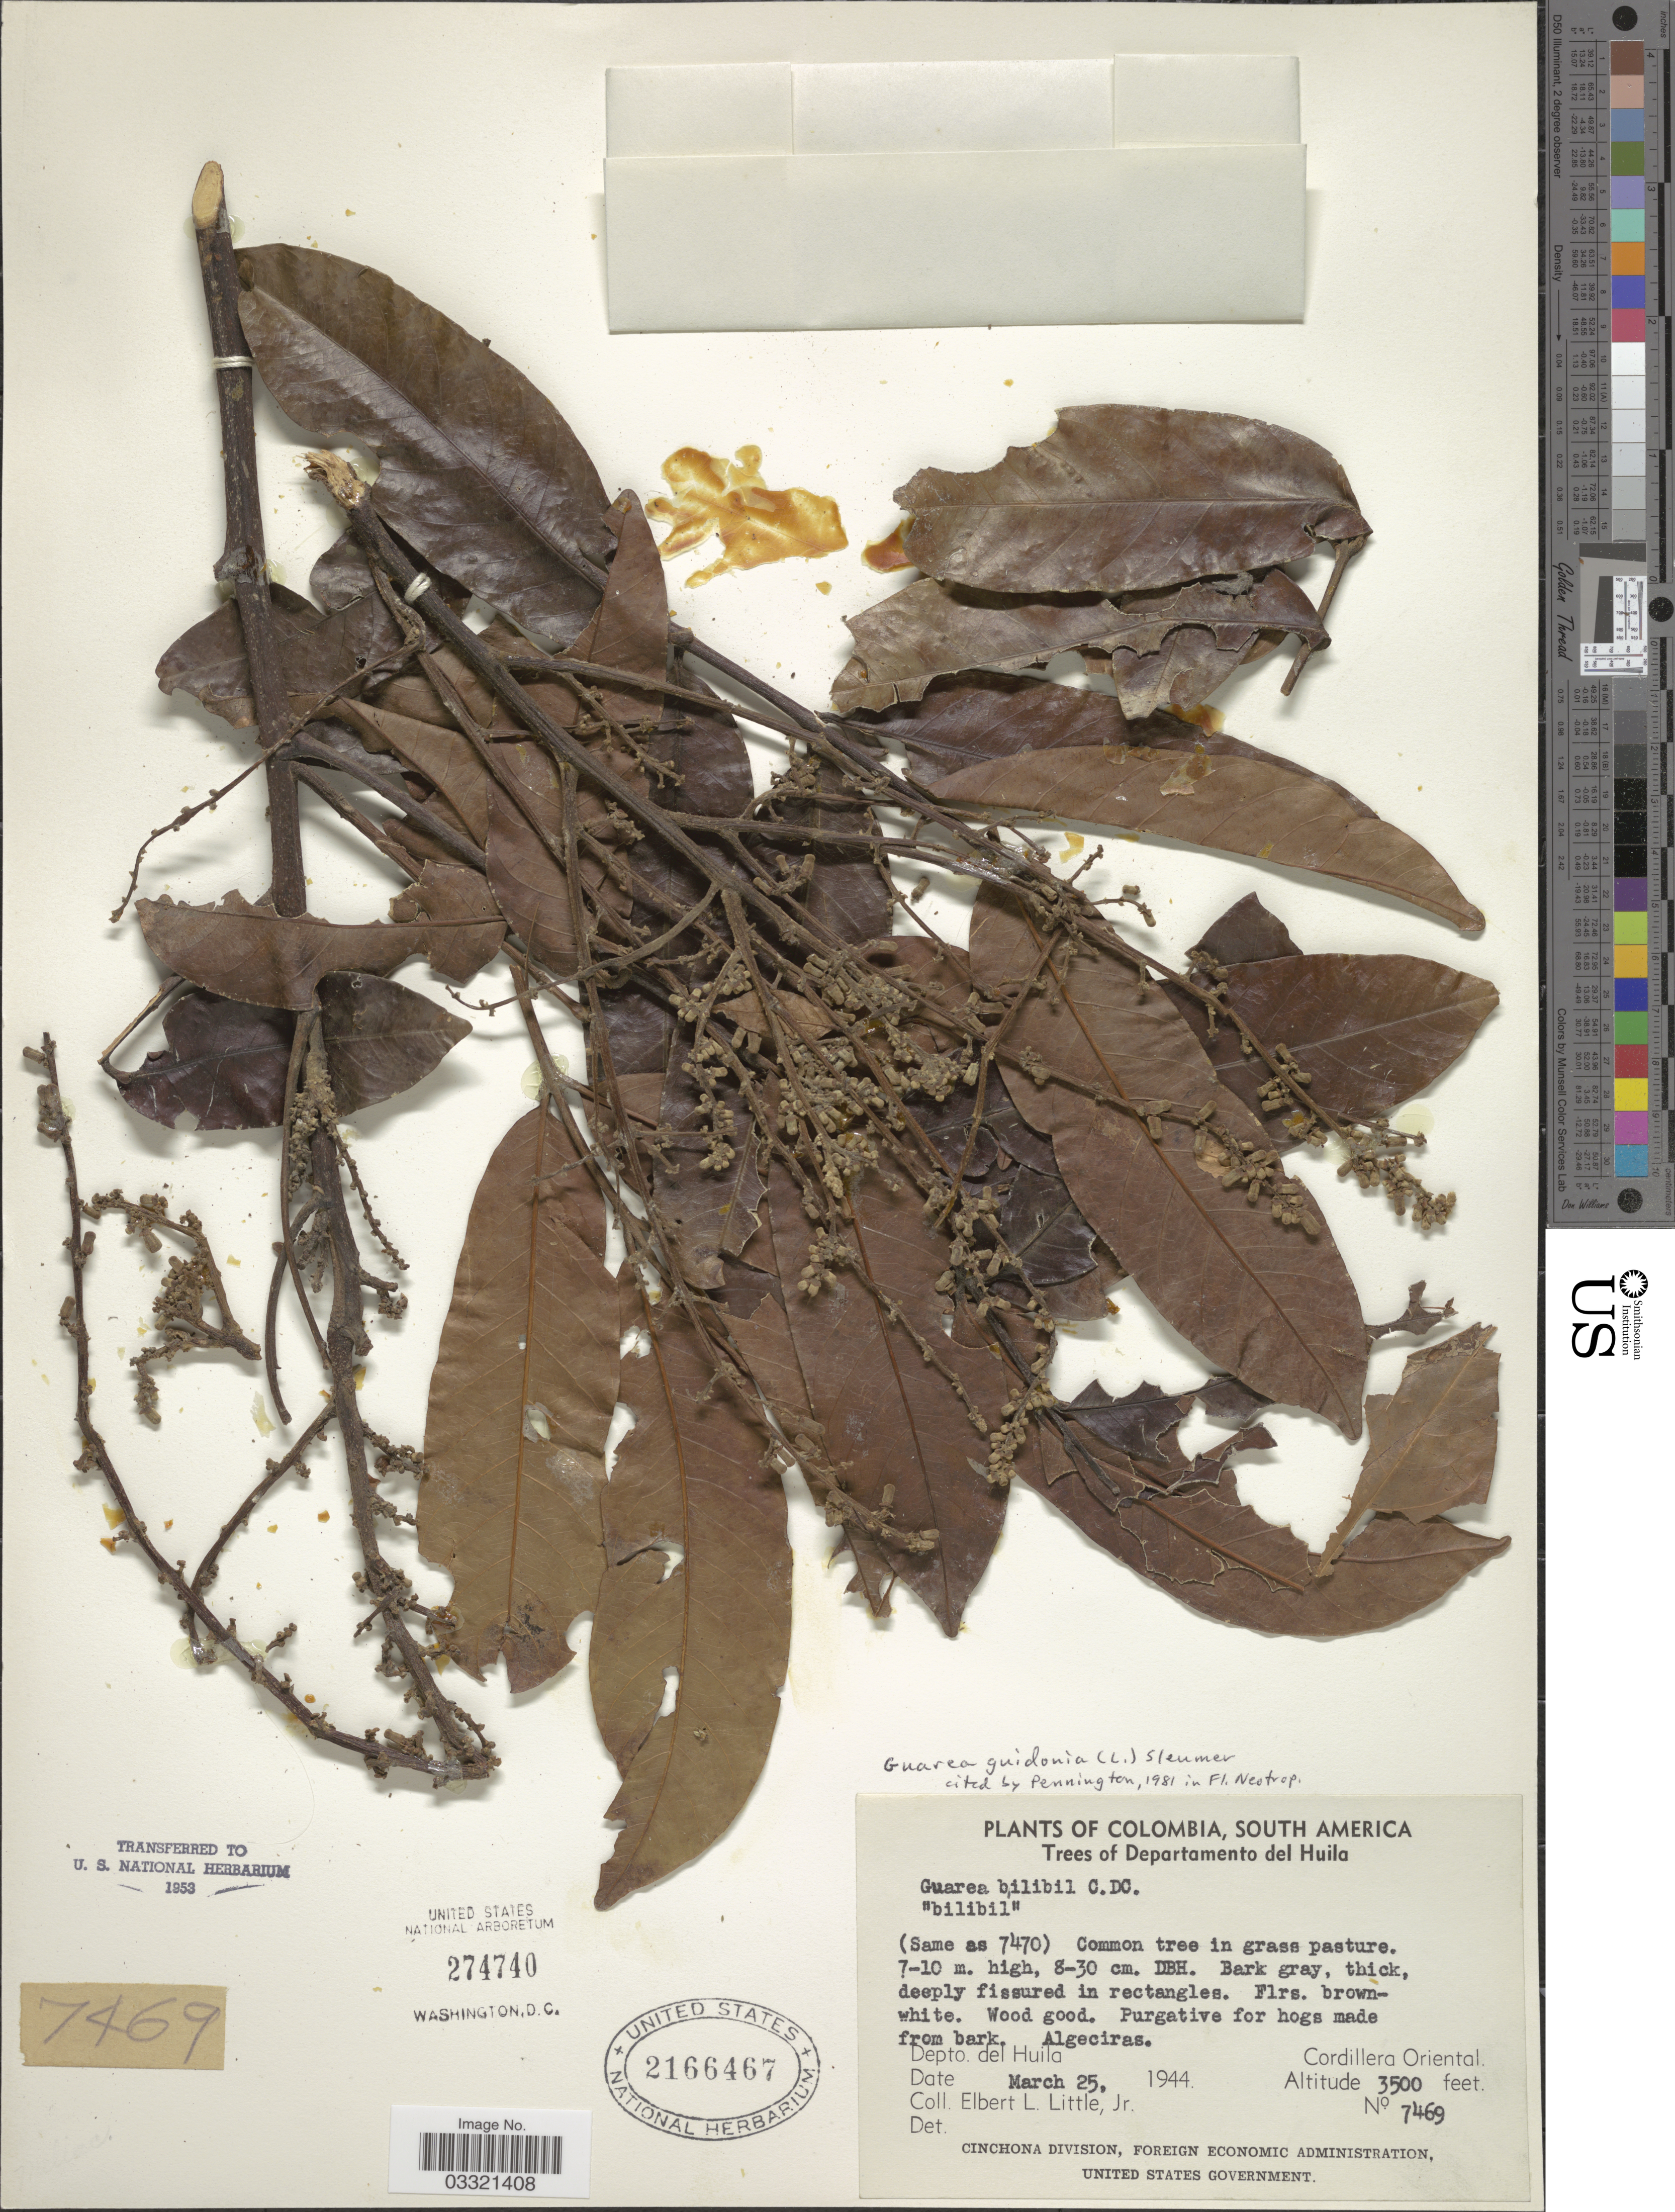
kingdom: Plantae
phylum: Tracheophyta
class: Magnoliopsida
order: Sapindales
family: Meliaceae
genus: Guarea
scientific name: Guarea guidonia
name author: (L.) Sleumer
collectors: E. L. Little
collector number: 7469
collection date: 1944-03-25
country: Colombia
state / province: Huila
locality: Departamento del Huila. Algeciras. Cordillera Oriental.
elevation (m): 1067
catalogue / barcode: US 2166467